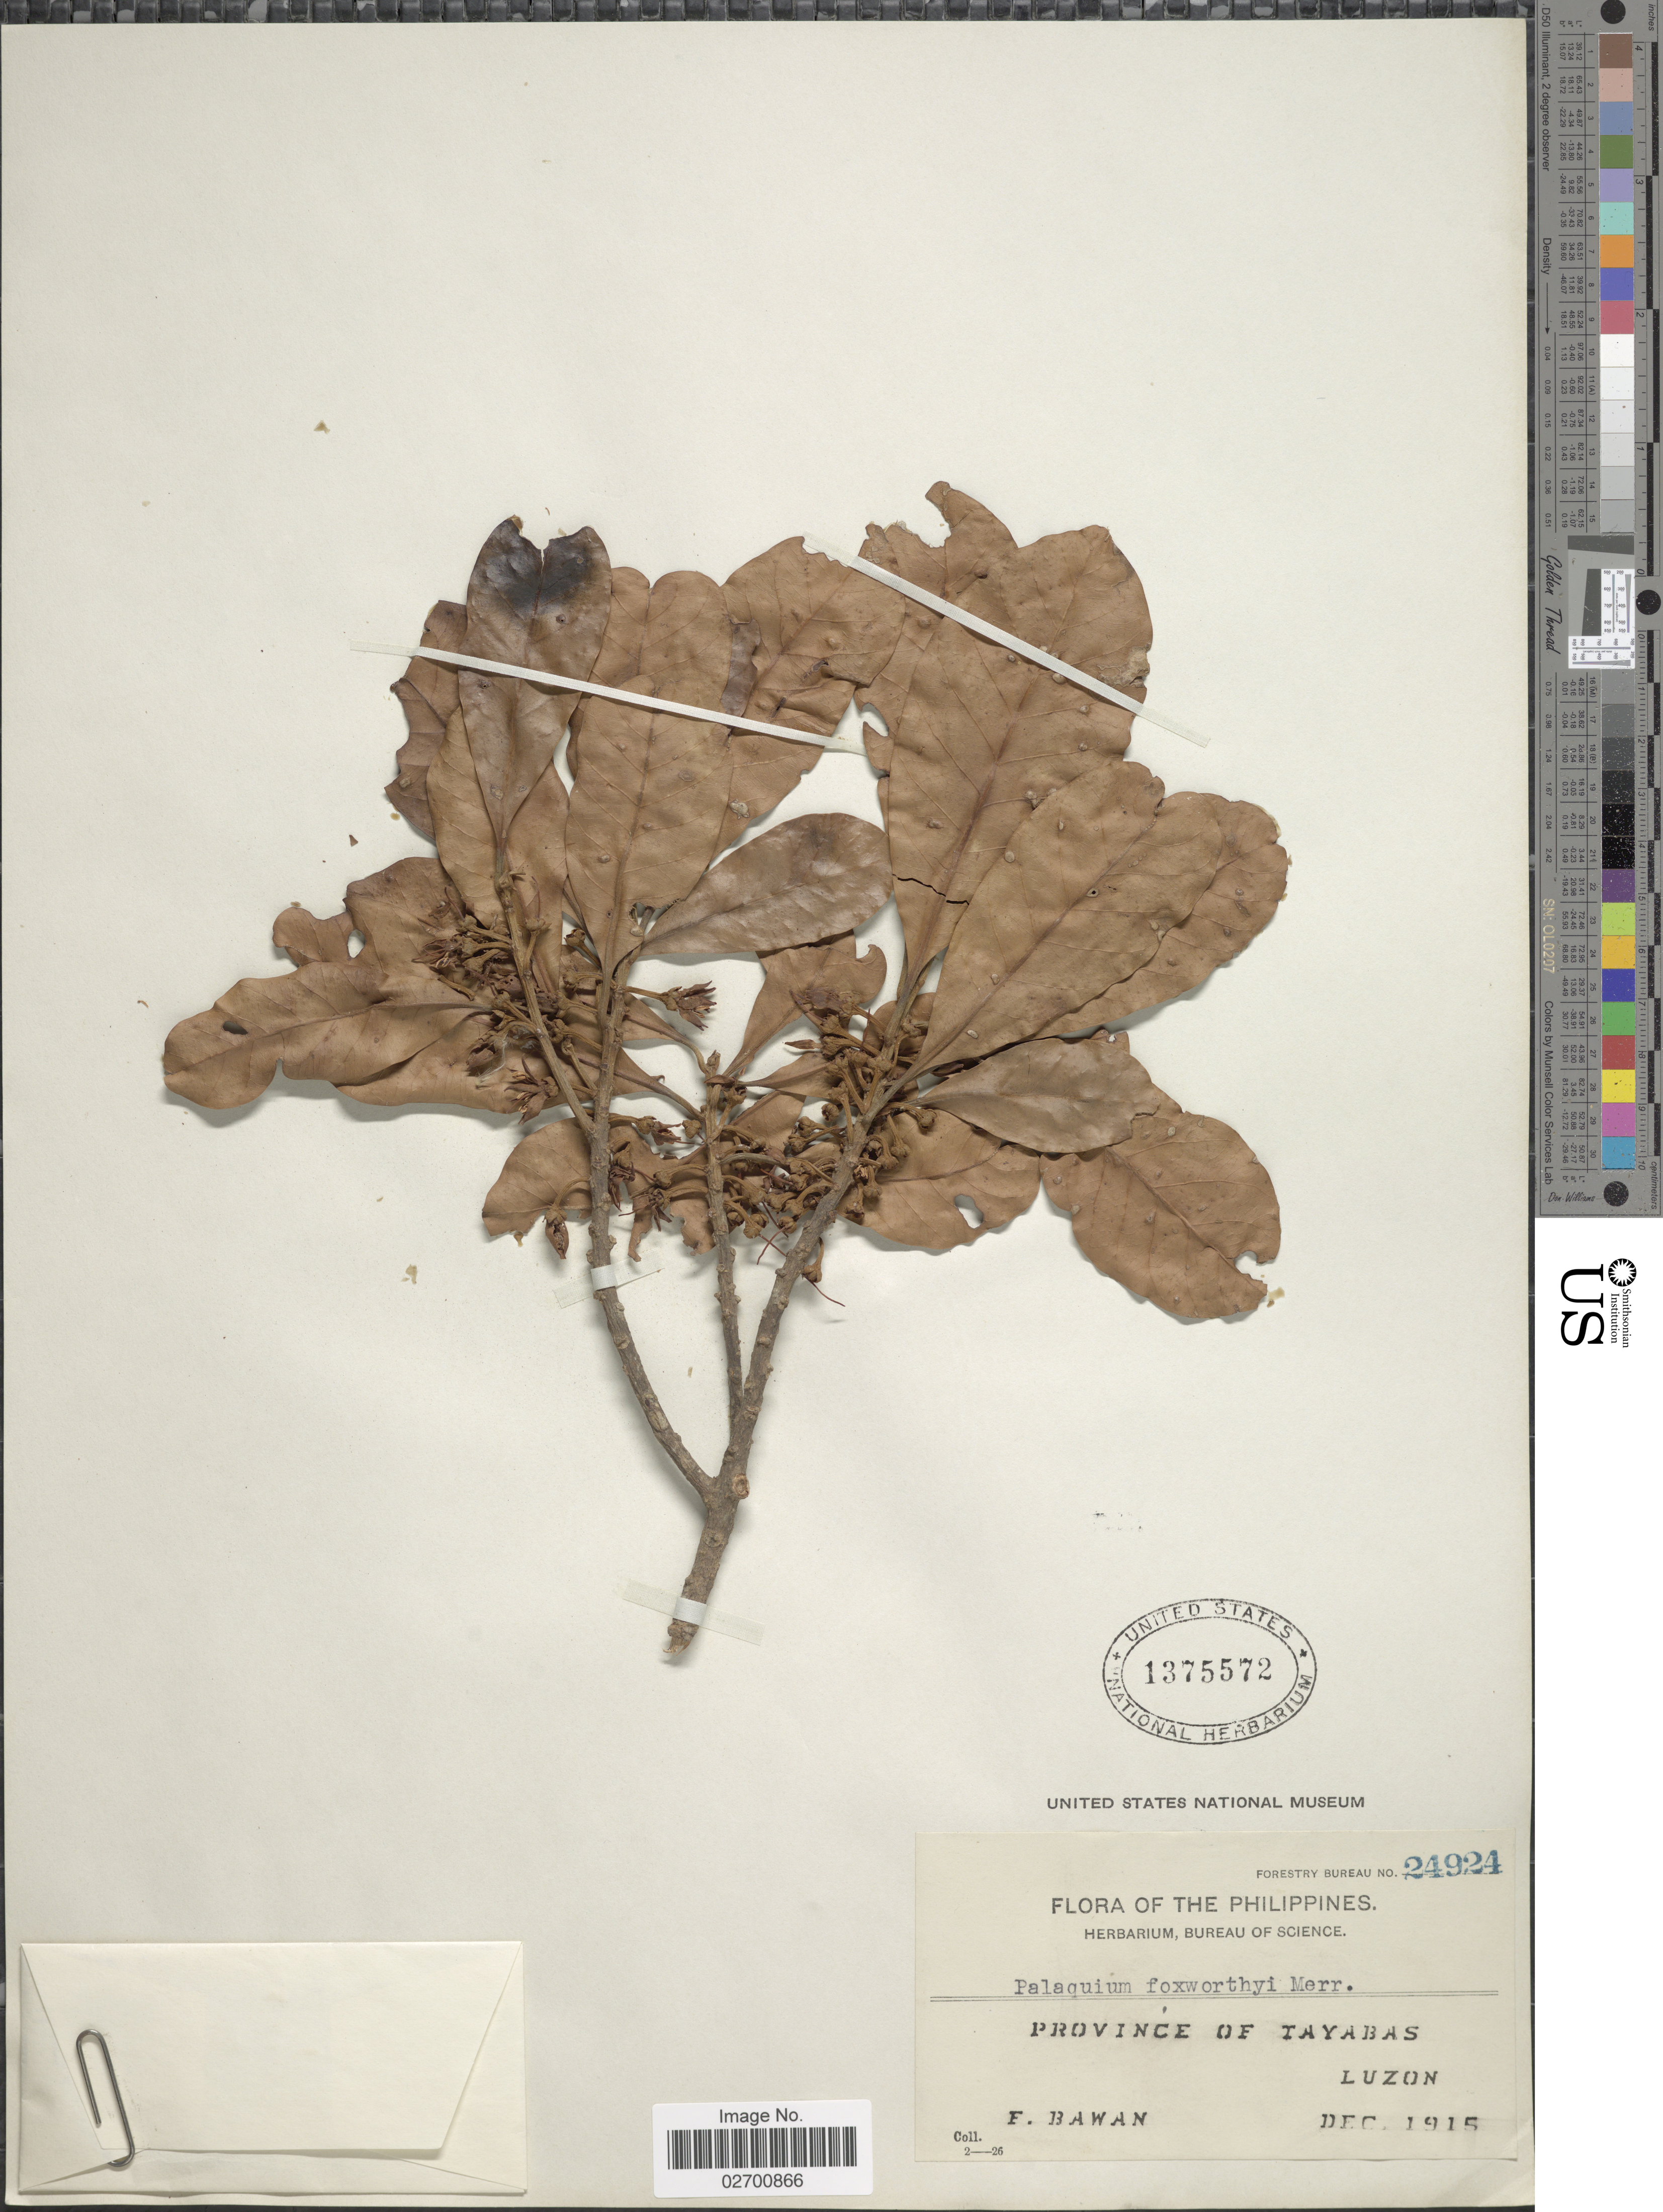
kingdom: Plantae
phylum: Tracheophyta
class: Magnoliopsida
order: Ericales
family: Sapotaceae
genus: Palaquium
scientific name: Palaquium foxworthyi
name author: Merr.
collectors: F. Bawan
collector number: Forestry Bureau 24924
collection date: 1915-12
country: Philippines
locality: Province of Tayabas, Luzon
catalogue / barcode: US 1375572